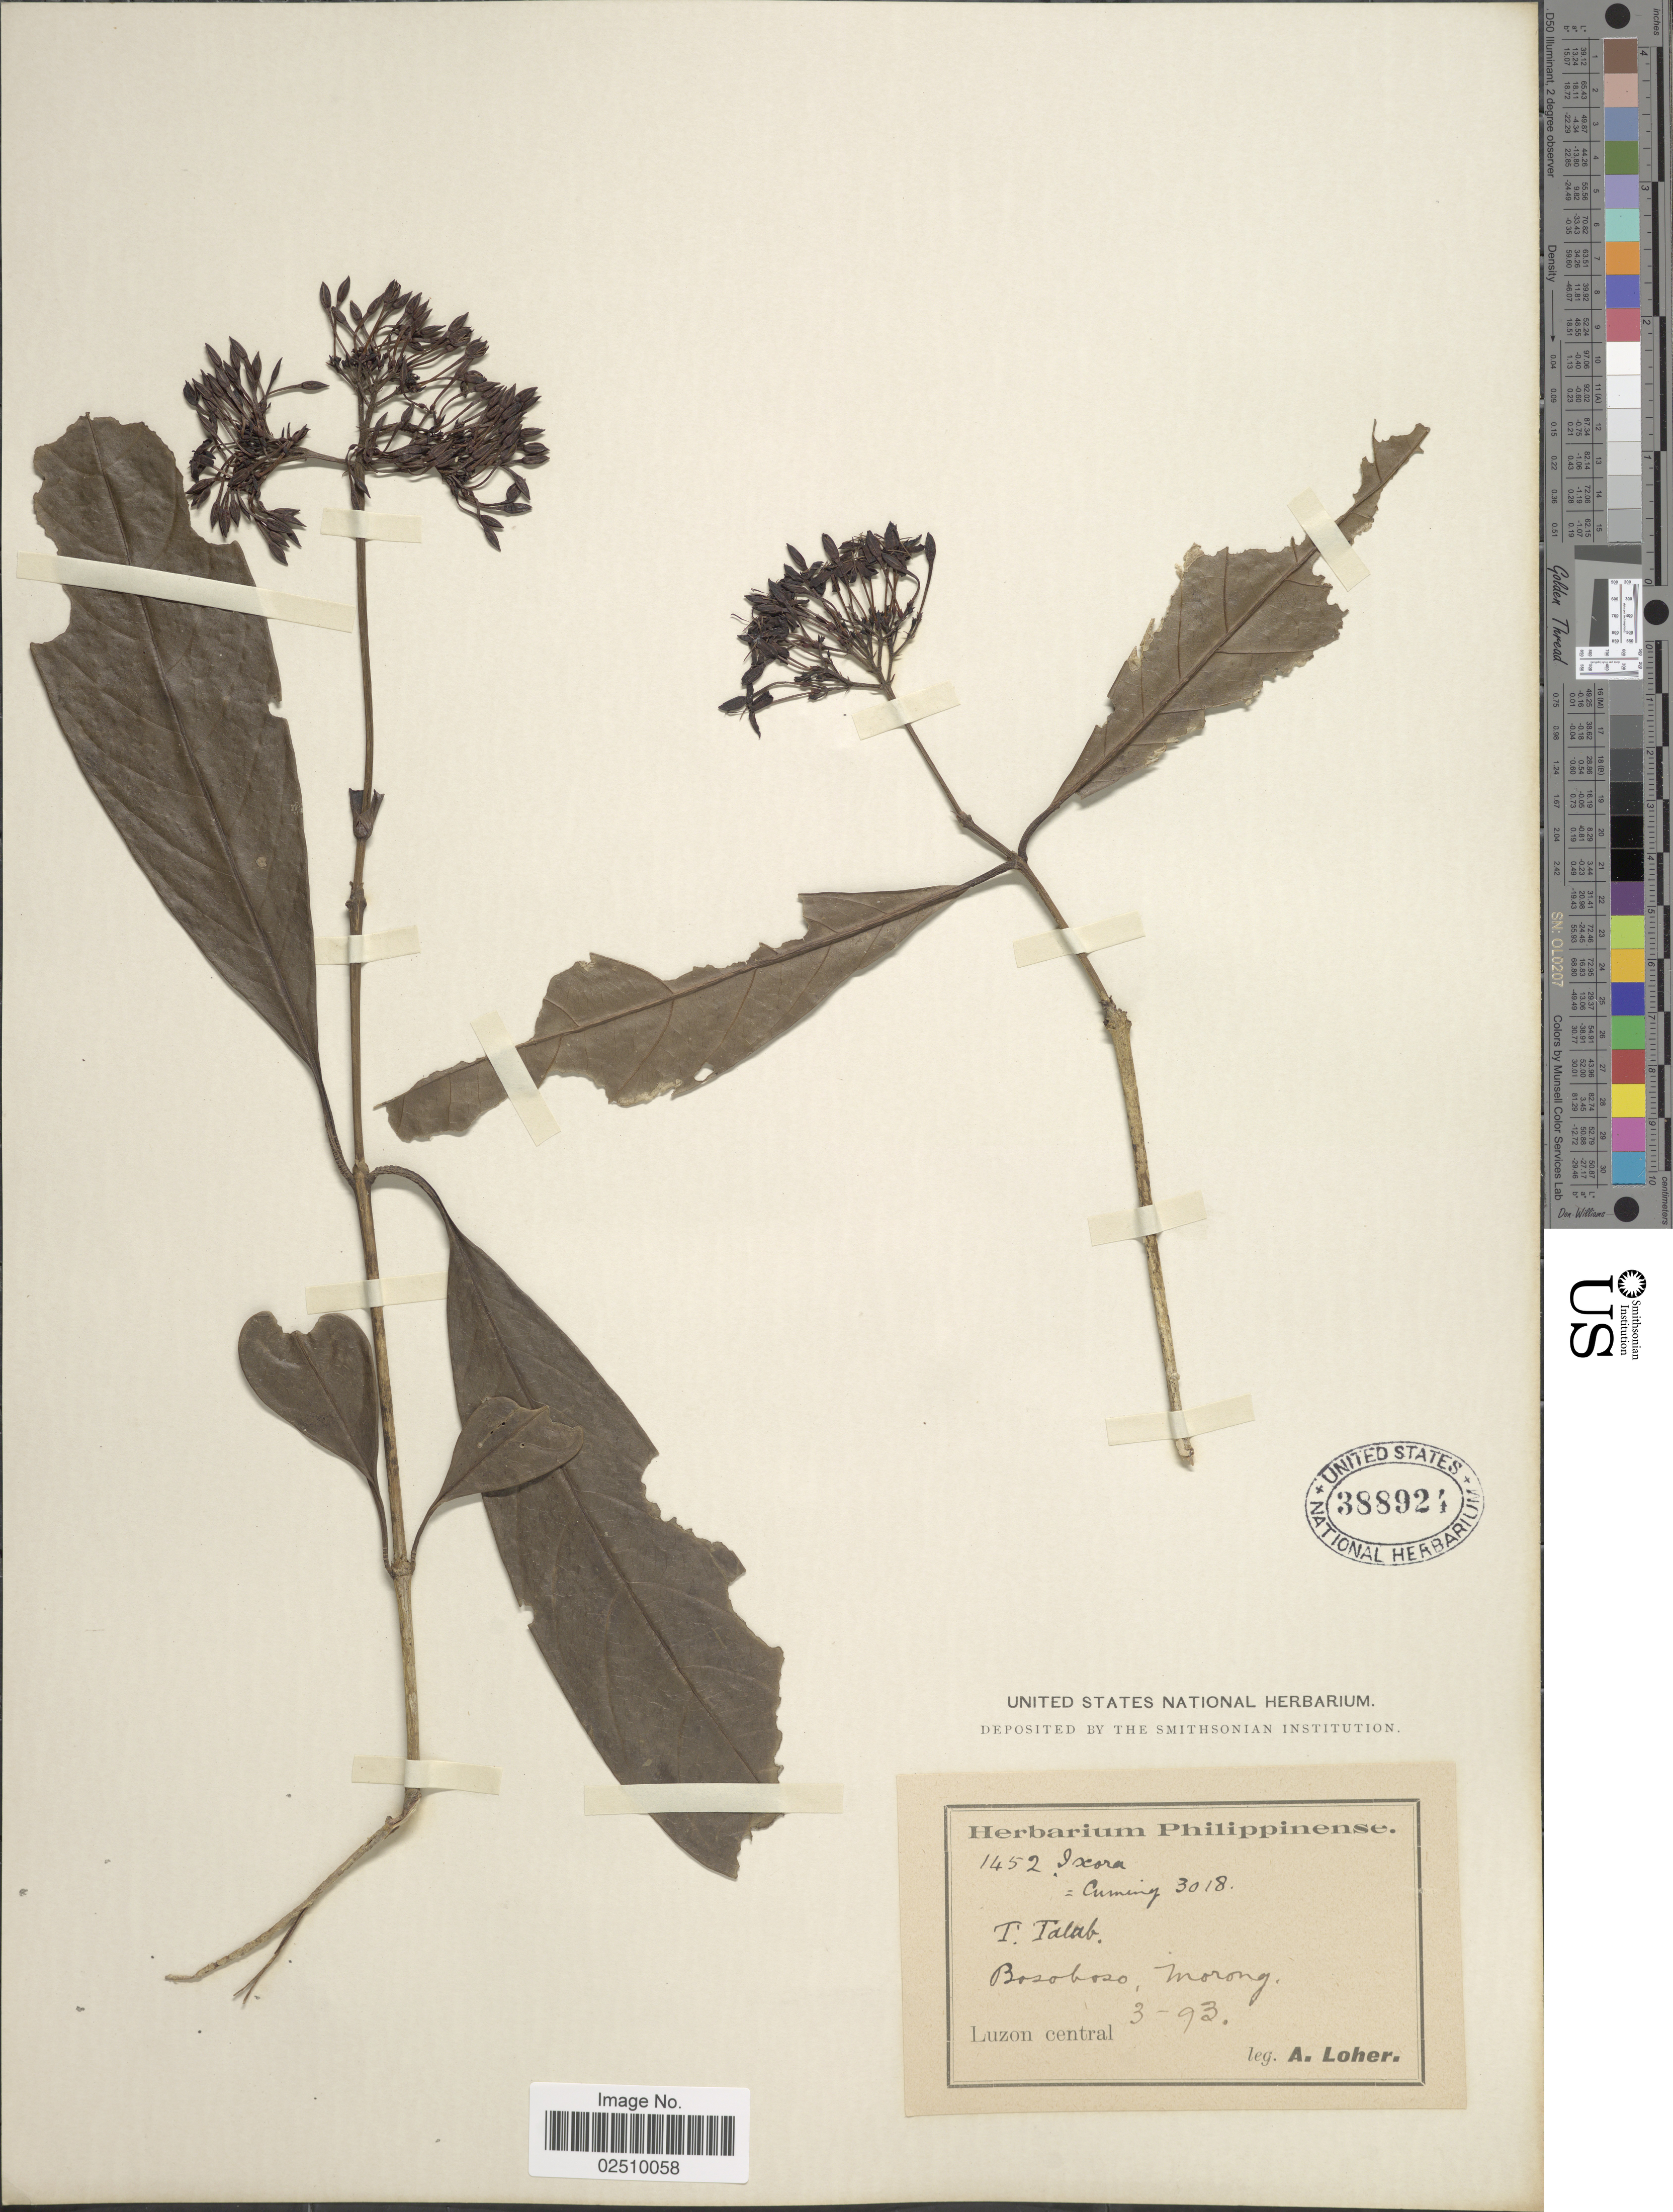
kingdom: Plantae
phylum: Tracheophyta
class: Magnoliopsida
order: Gentianales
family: Rubiaceae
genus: Ixora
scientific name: Ixora cumingiana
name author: S. Vidal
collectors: A. Loher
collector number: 1452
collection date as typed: Transcribed d/m/y: /3/93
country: Philippines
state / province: Central Luzon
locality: Bosoboso, Morong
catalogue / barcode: US 388924